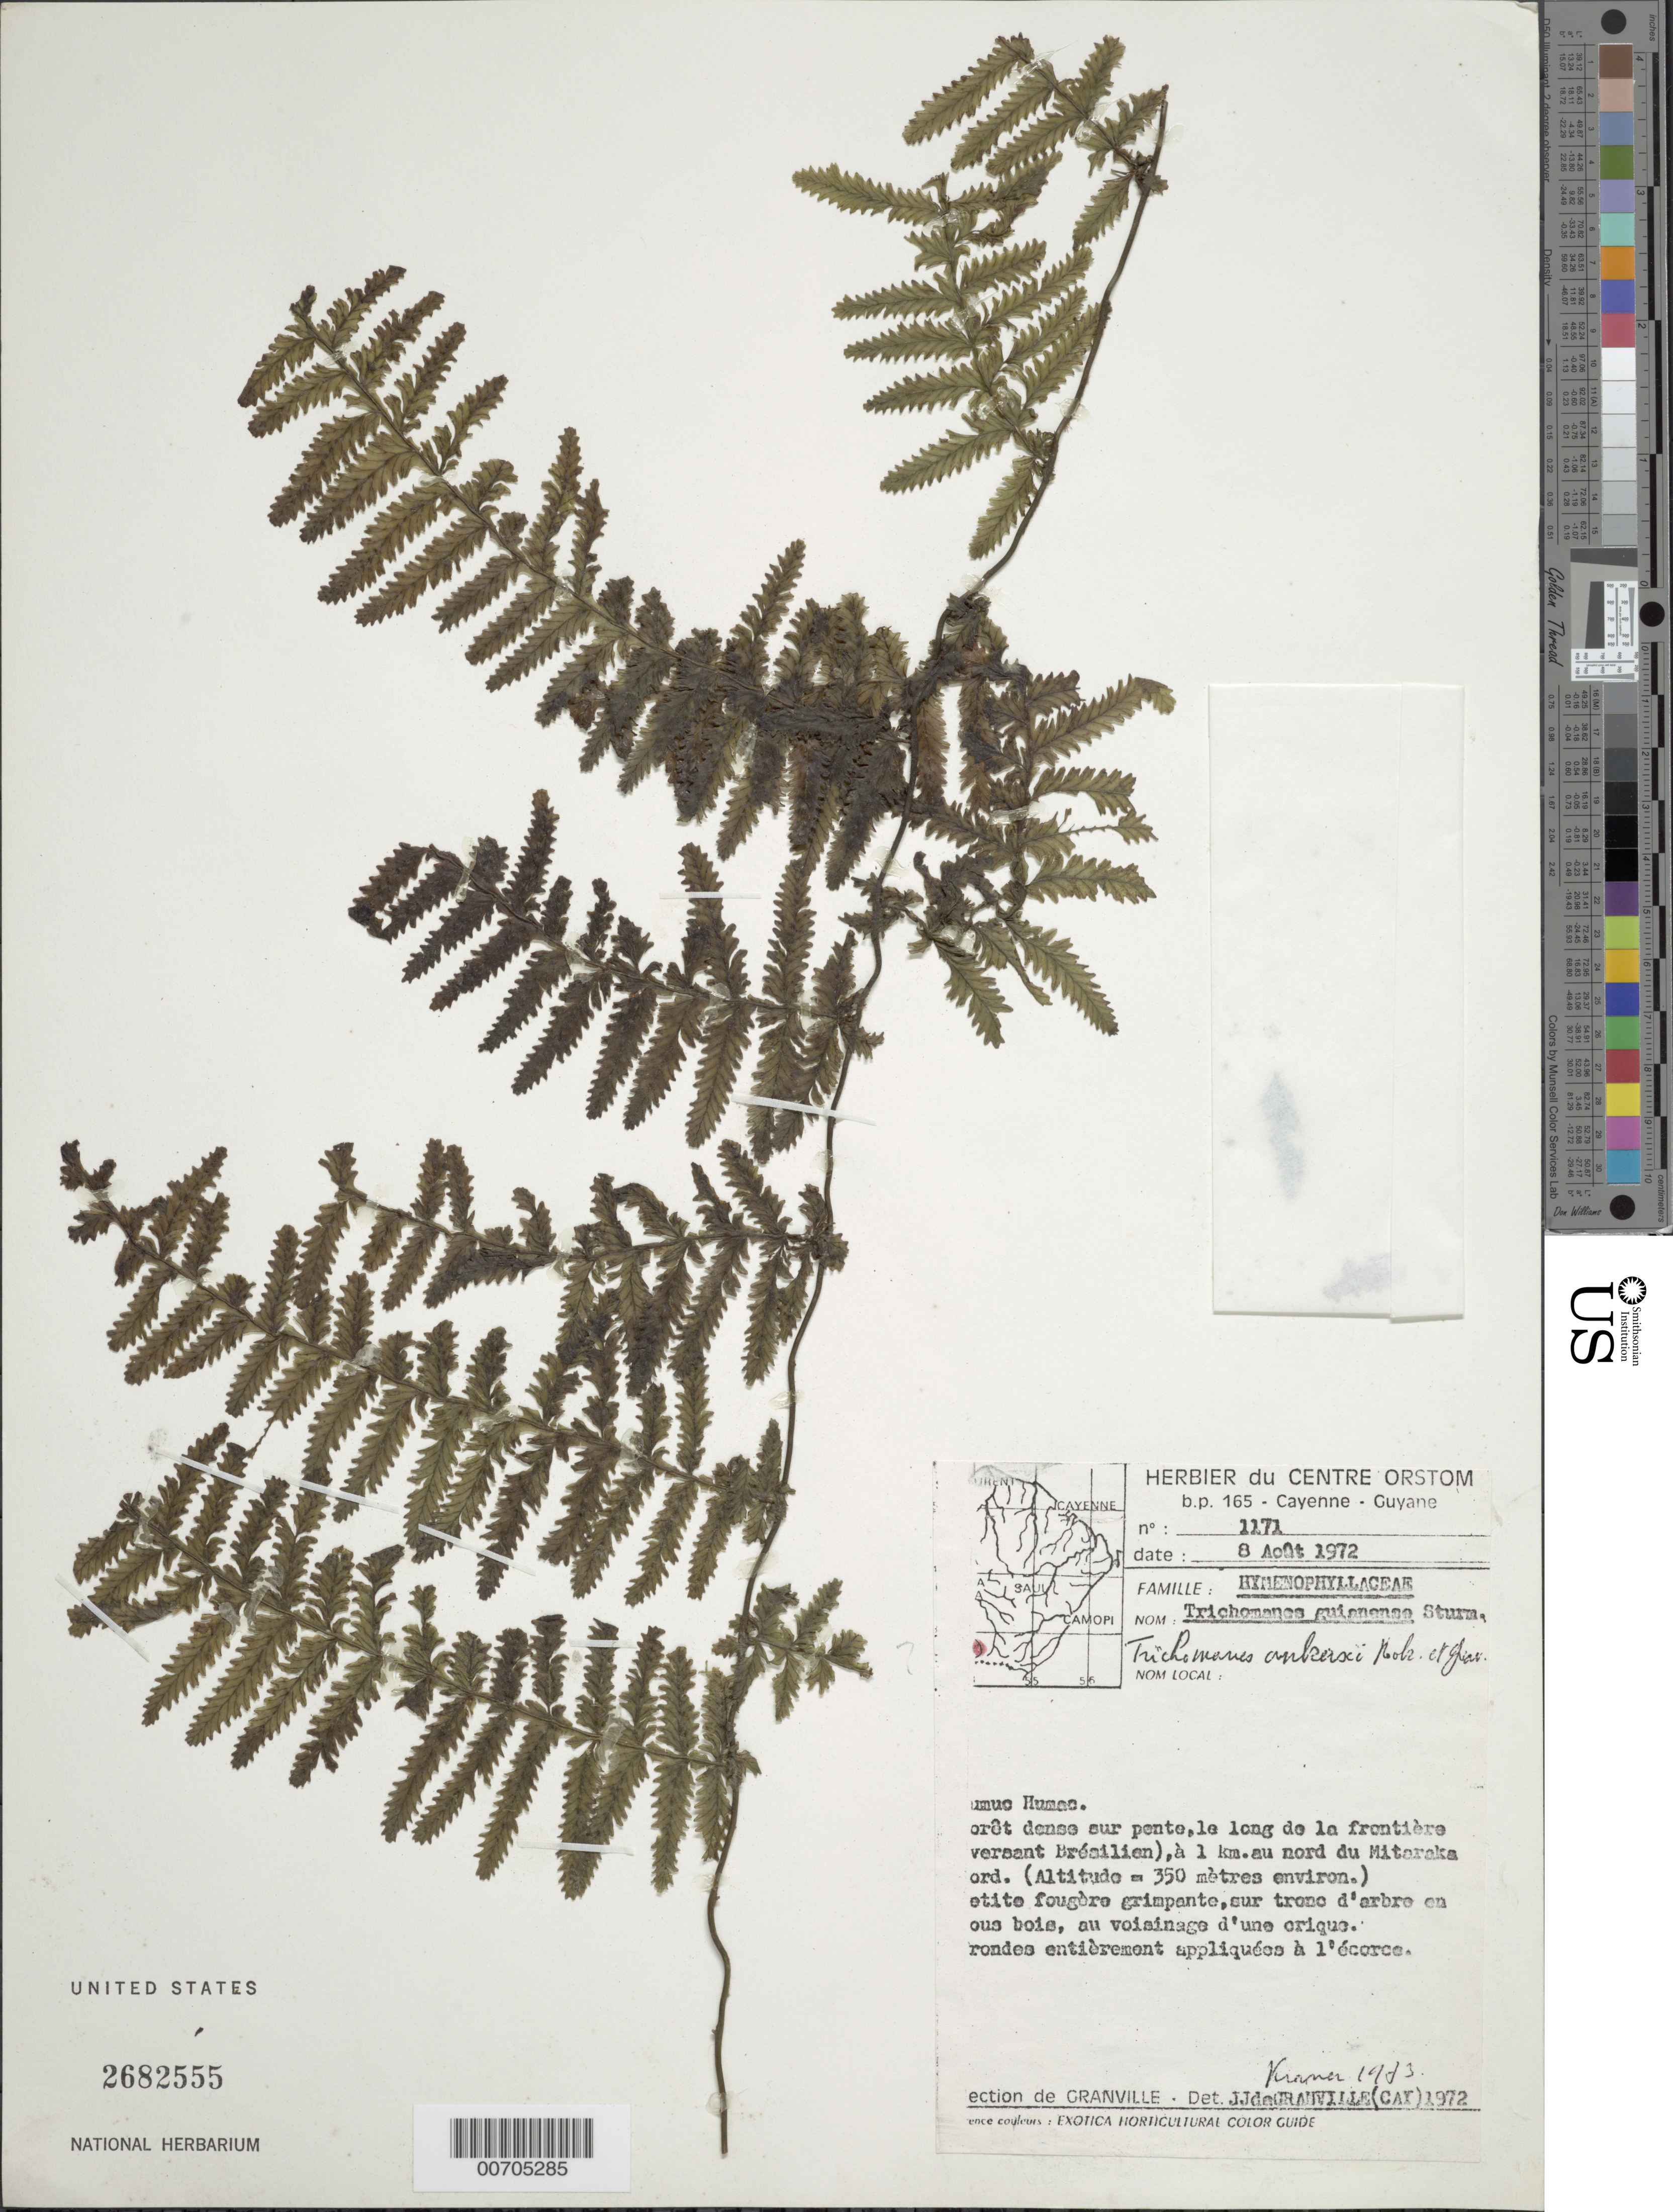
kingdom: Plantae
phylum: Tracheophyta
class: Polypodiopsida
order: Hymenophyllales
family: Hymenophyllaceae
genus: Trichomanes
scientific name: Trichomanes ankersii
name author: C. Parker ex Hook. & Grev.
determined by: Kramer, K. U.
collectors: J.-J. de Granville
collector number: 1171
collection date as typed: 8-Aug-72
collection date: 1972-08-08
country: French Guiana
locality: Tumuc-Humac, Frontiere Brazil, 1 km nord du Mitaraka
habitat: Dense slope forest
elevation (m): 350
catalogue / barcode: US 2682555